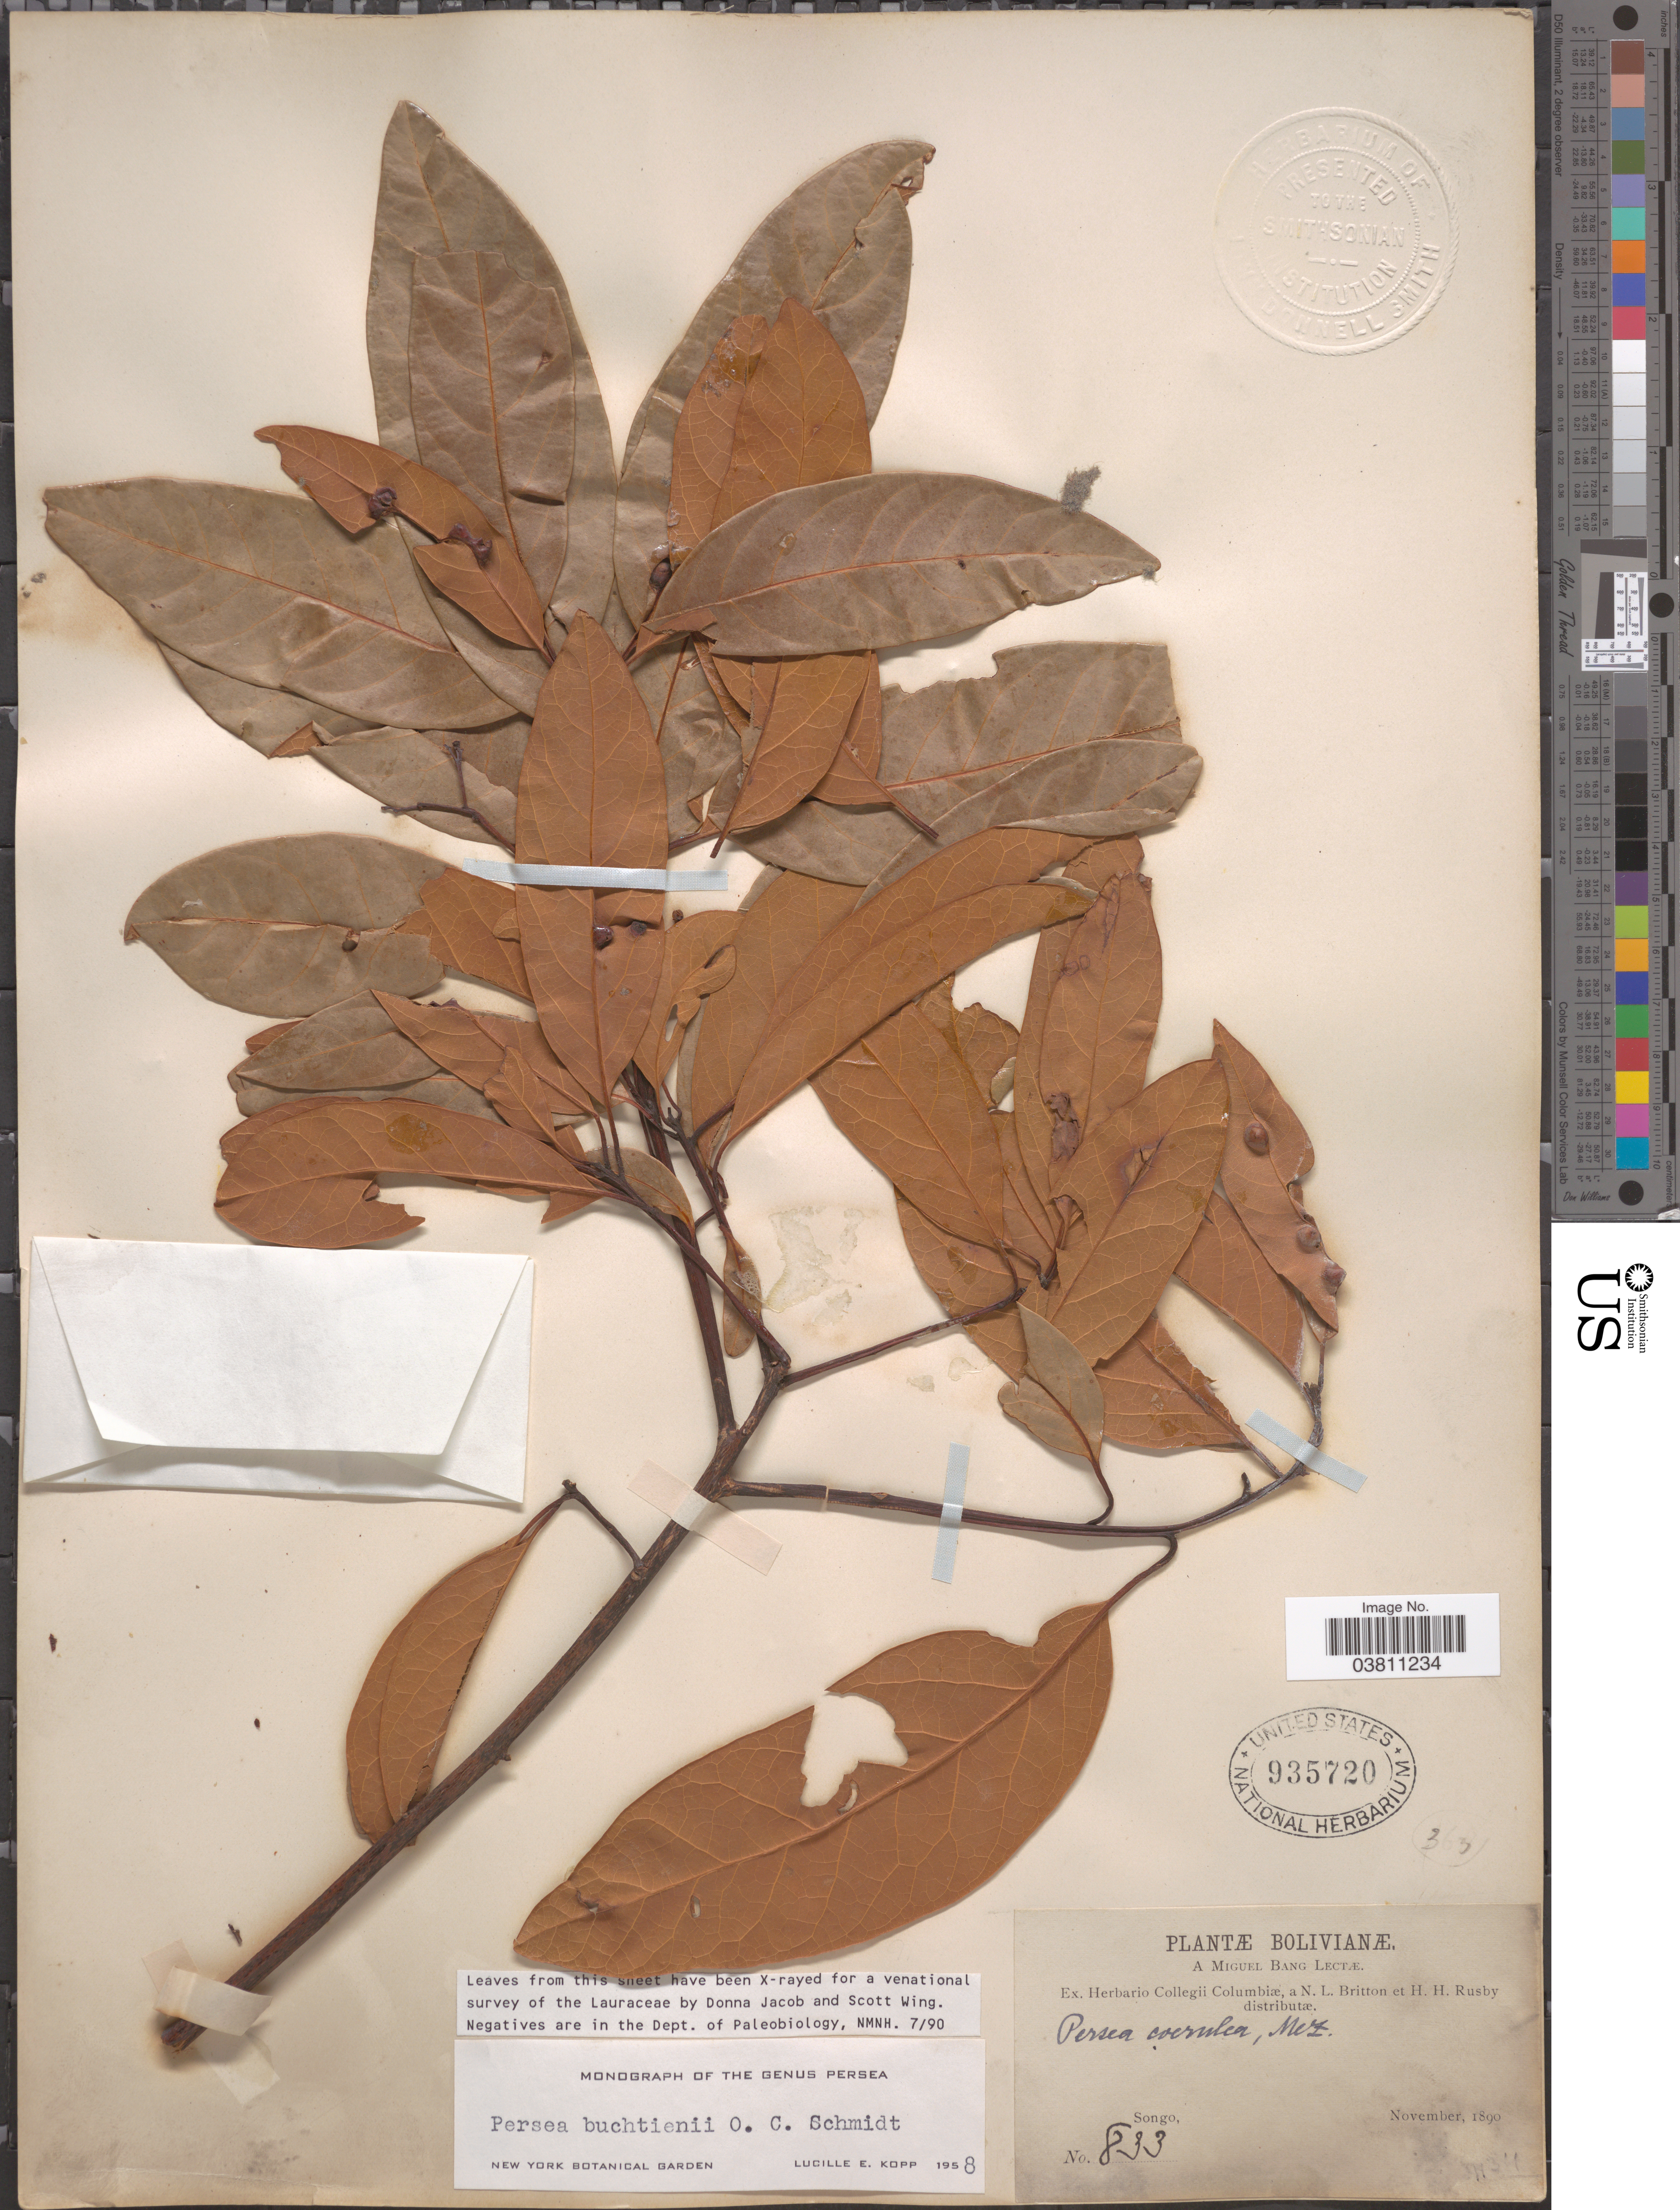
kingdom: Plantae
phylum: Tracheophyta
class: Magnoliopsida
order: Laurales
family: Lauraceae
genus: Persea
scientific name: Persea buchtienii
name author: O.C. Schmidt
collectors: M. Bang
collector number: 833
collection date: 1890-11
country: Bolivia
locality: Songo.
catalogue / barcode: US 835720